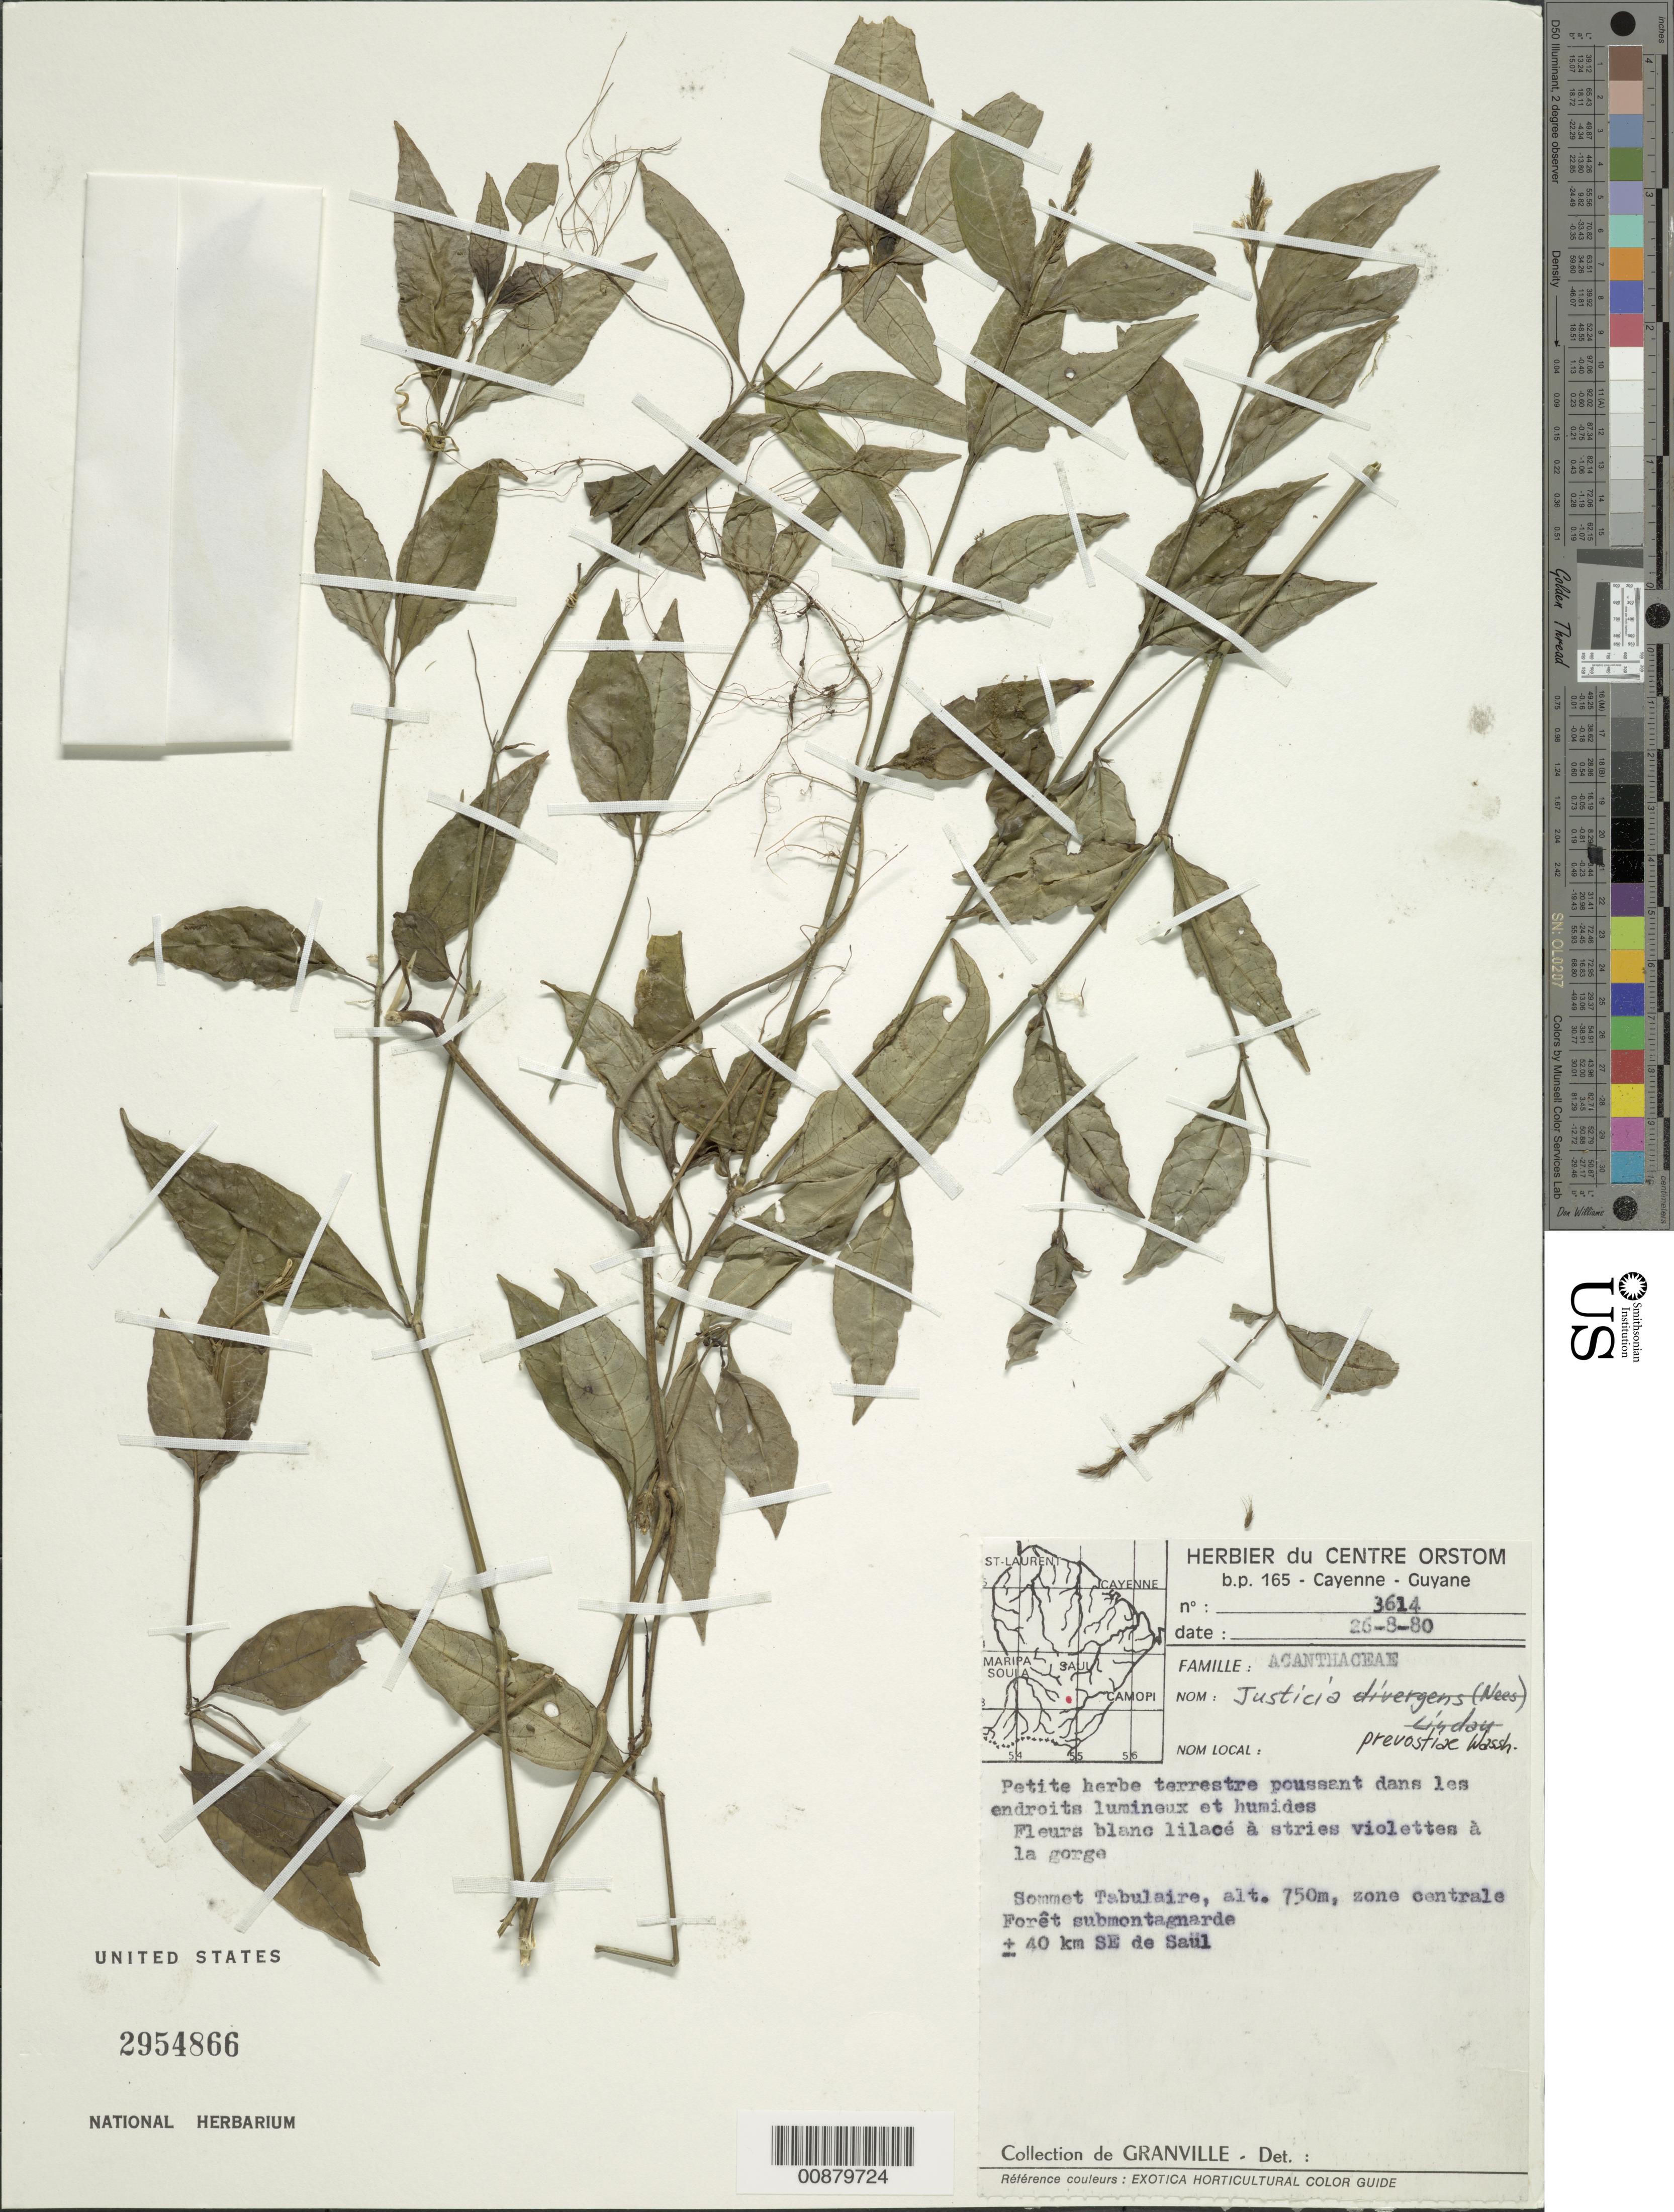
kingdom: Plantae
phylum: Tracheophyta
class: Magnoliopsida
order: Lamiales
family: Acanthaceae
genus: Justicia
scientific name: Justicia prevostiae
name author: Wassh.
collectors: J.-J. de Granville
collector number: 3614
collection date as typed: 26-Aug-80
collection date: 1980-08-26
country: French Guiana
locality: Sommet Tabulaire, ±40 km SE de Saül, zone centrale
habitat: Forêt submontagnarde; poussant dans les endroits lumineux et humides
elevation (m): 750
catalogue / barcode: US 2954866